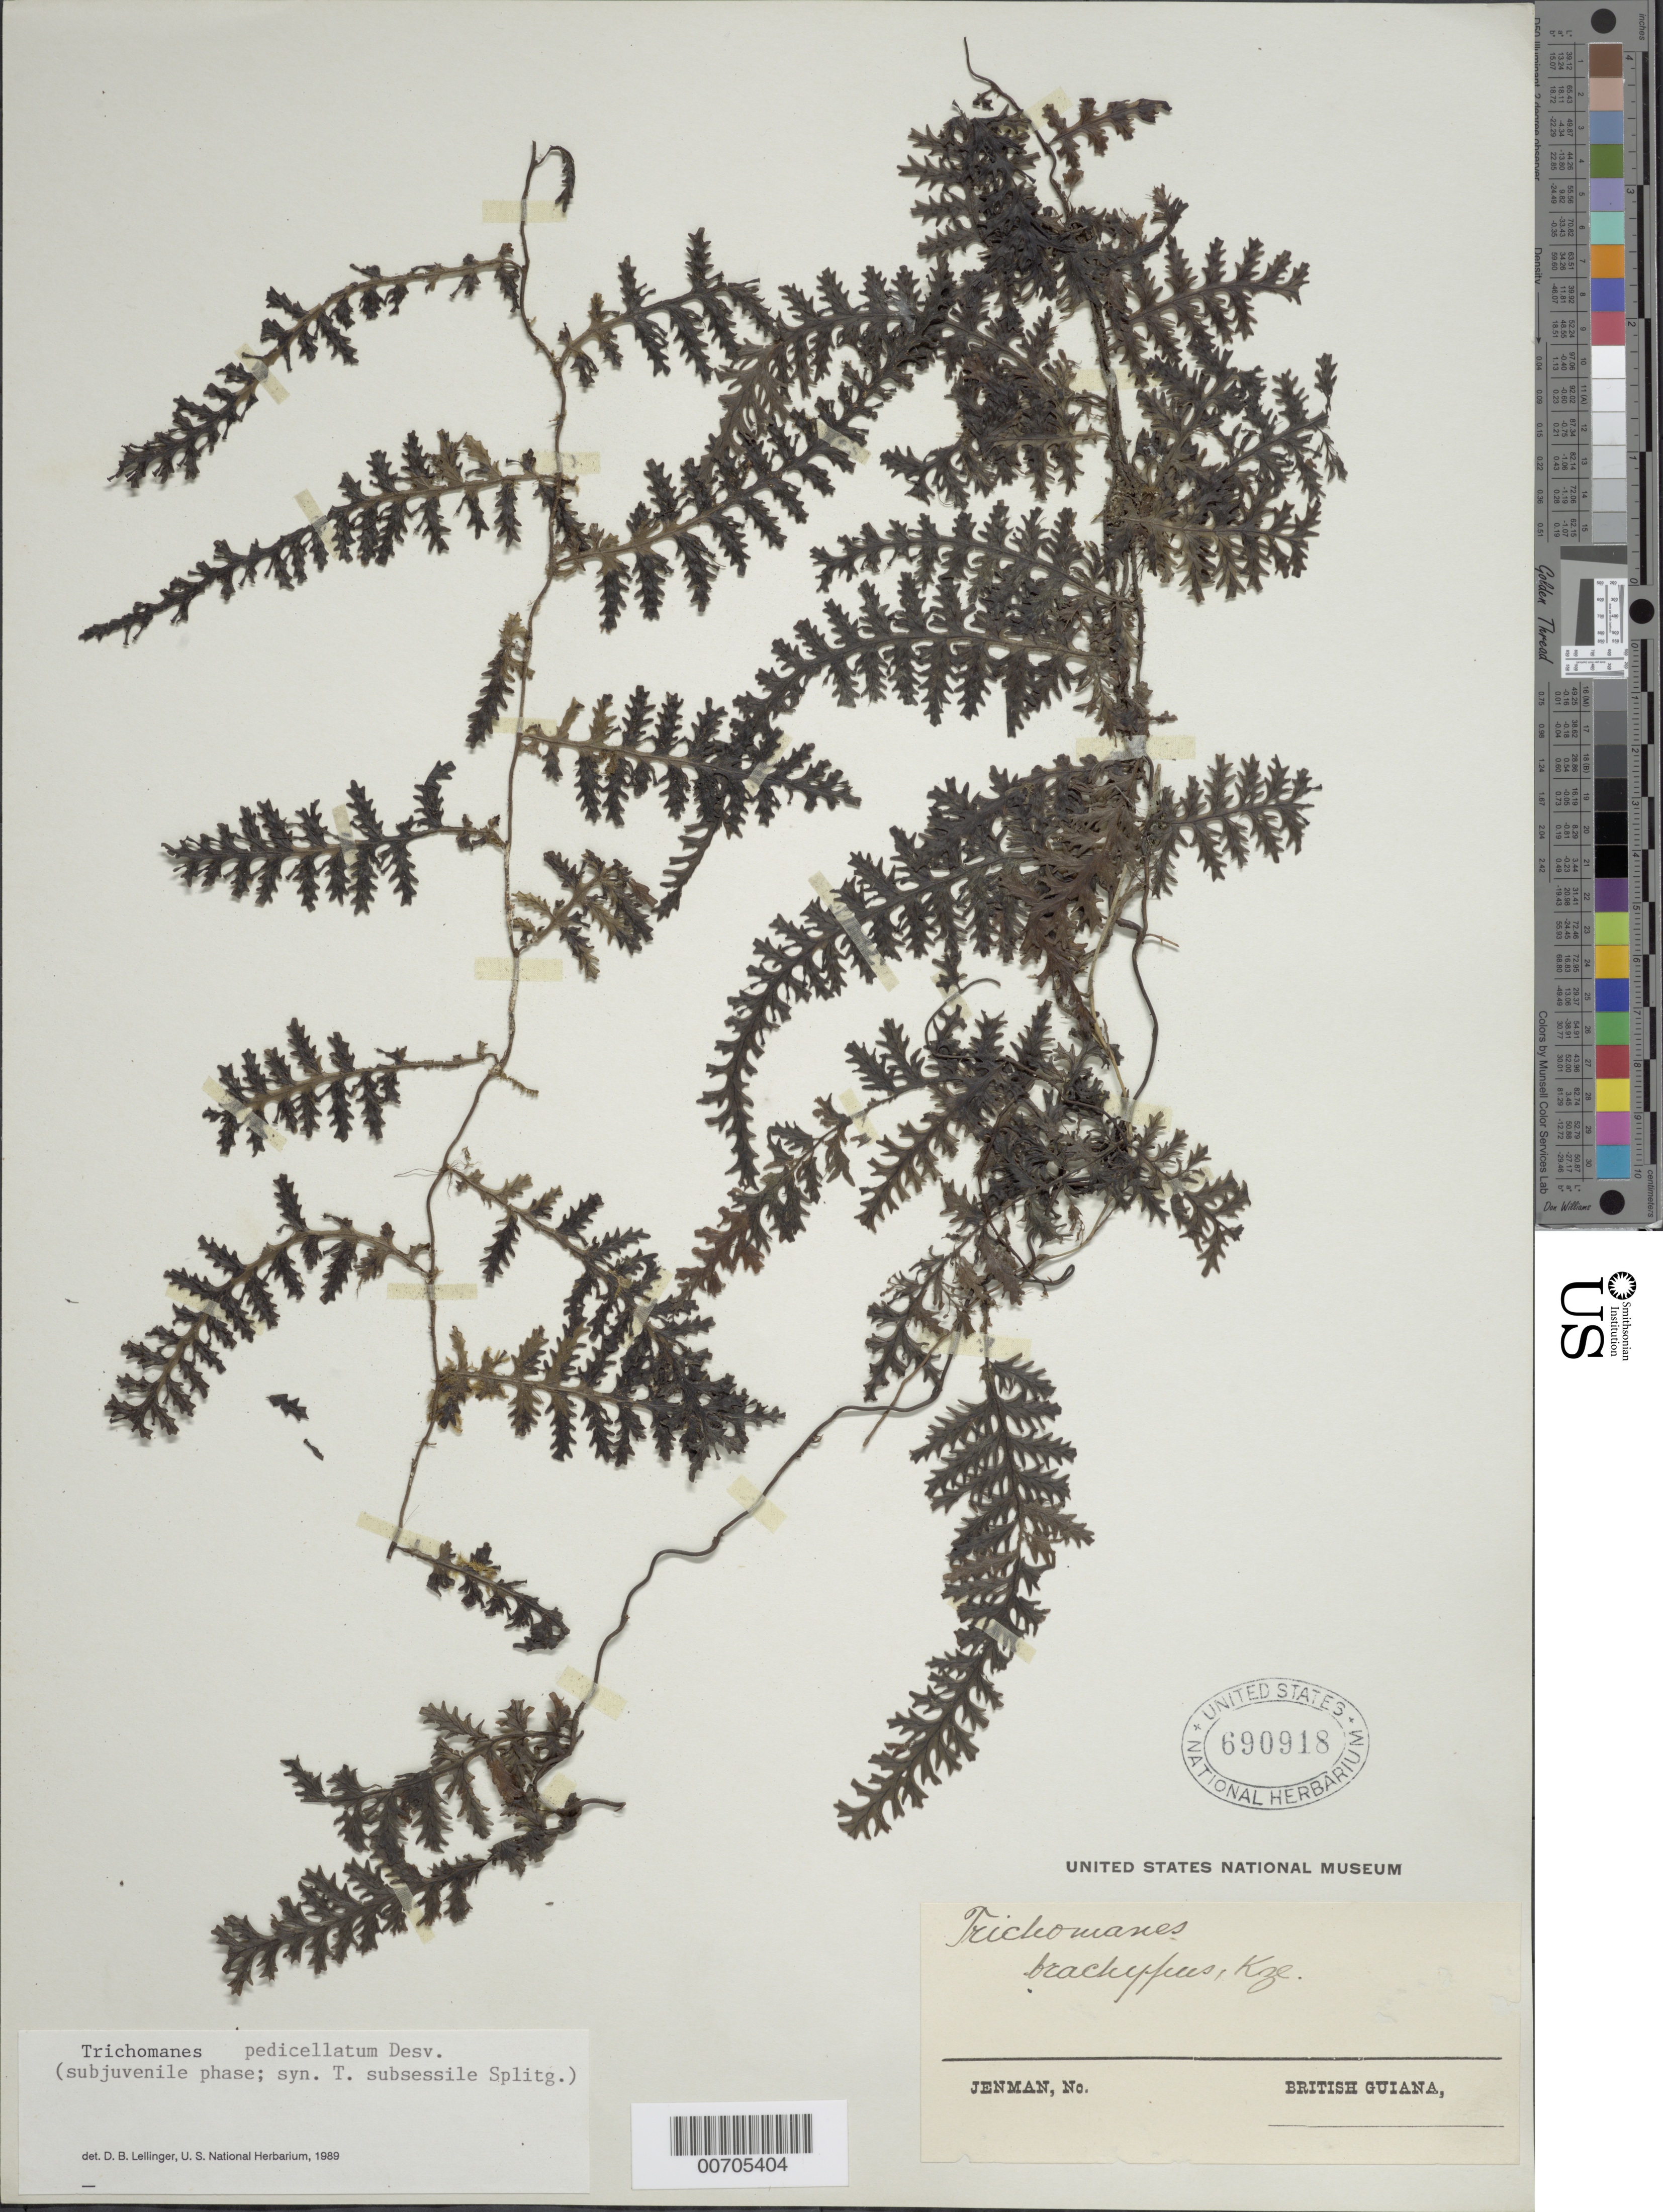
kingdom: Plantae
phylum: Tracheophyta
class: Polypodiopsida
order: Hymenophyllales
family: Hymenophyllaceae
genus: Trichomanes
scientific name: Trichomanes pedicellatum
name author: Desv.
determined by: Lellinger, David B., (BOT), Smithsonian Institution - National Museum of Natural History (UNITED STATES)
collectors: G. S. Jenman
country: Guyana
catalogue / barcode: US 690918